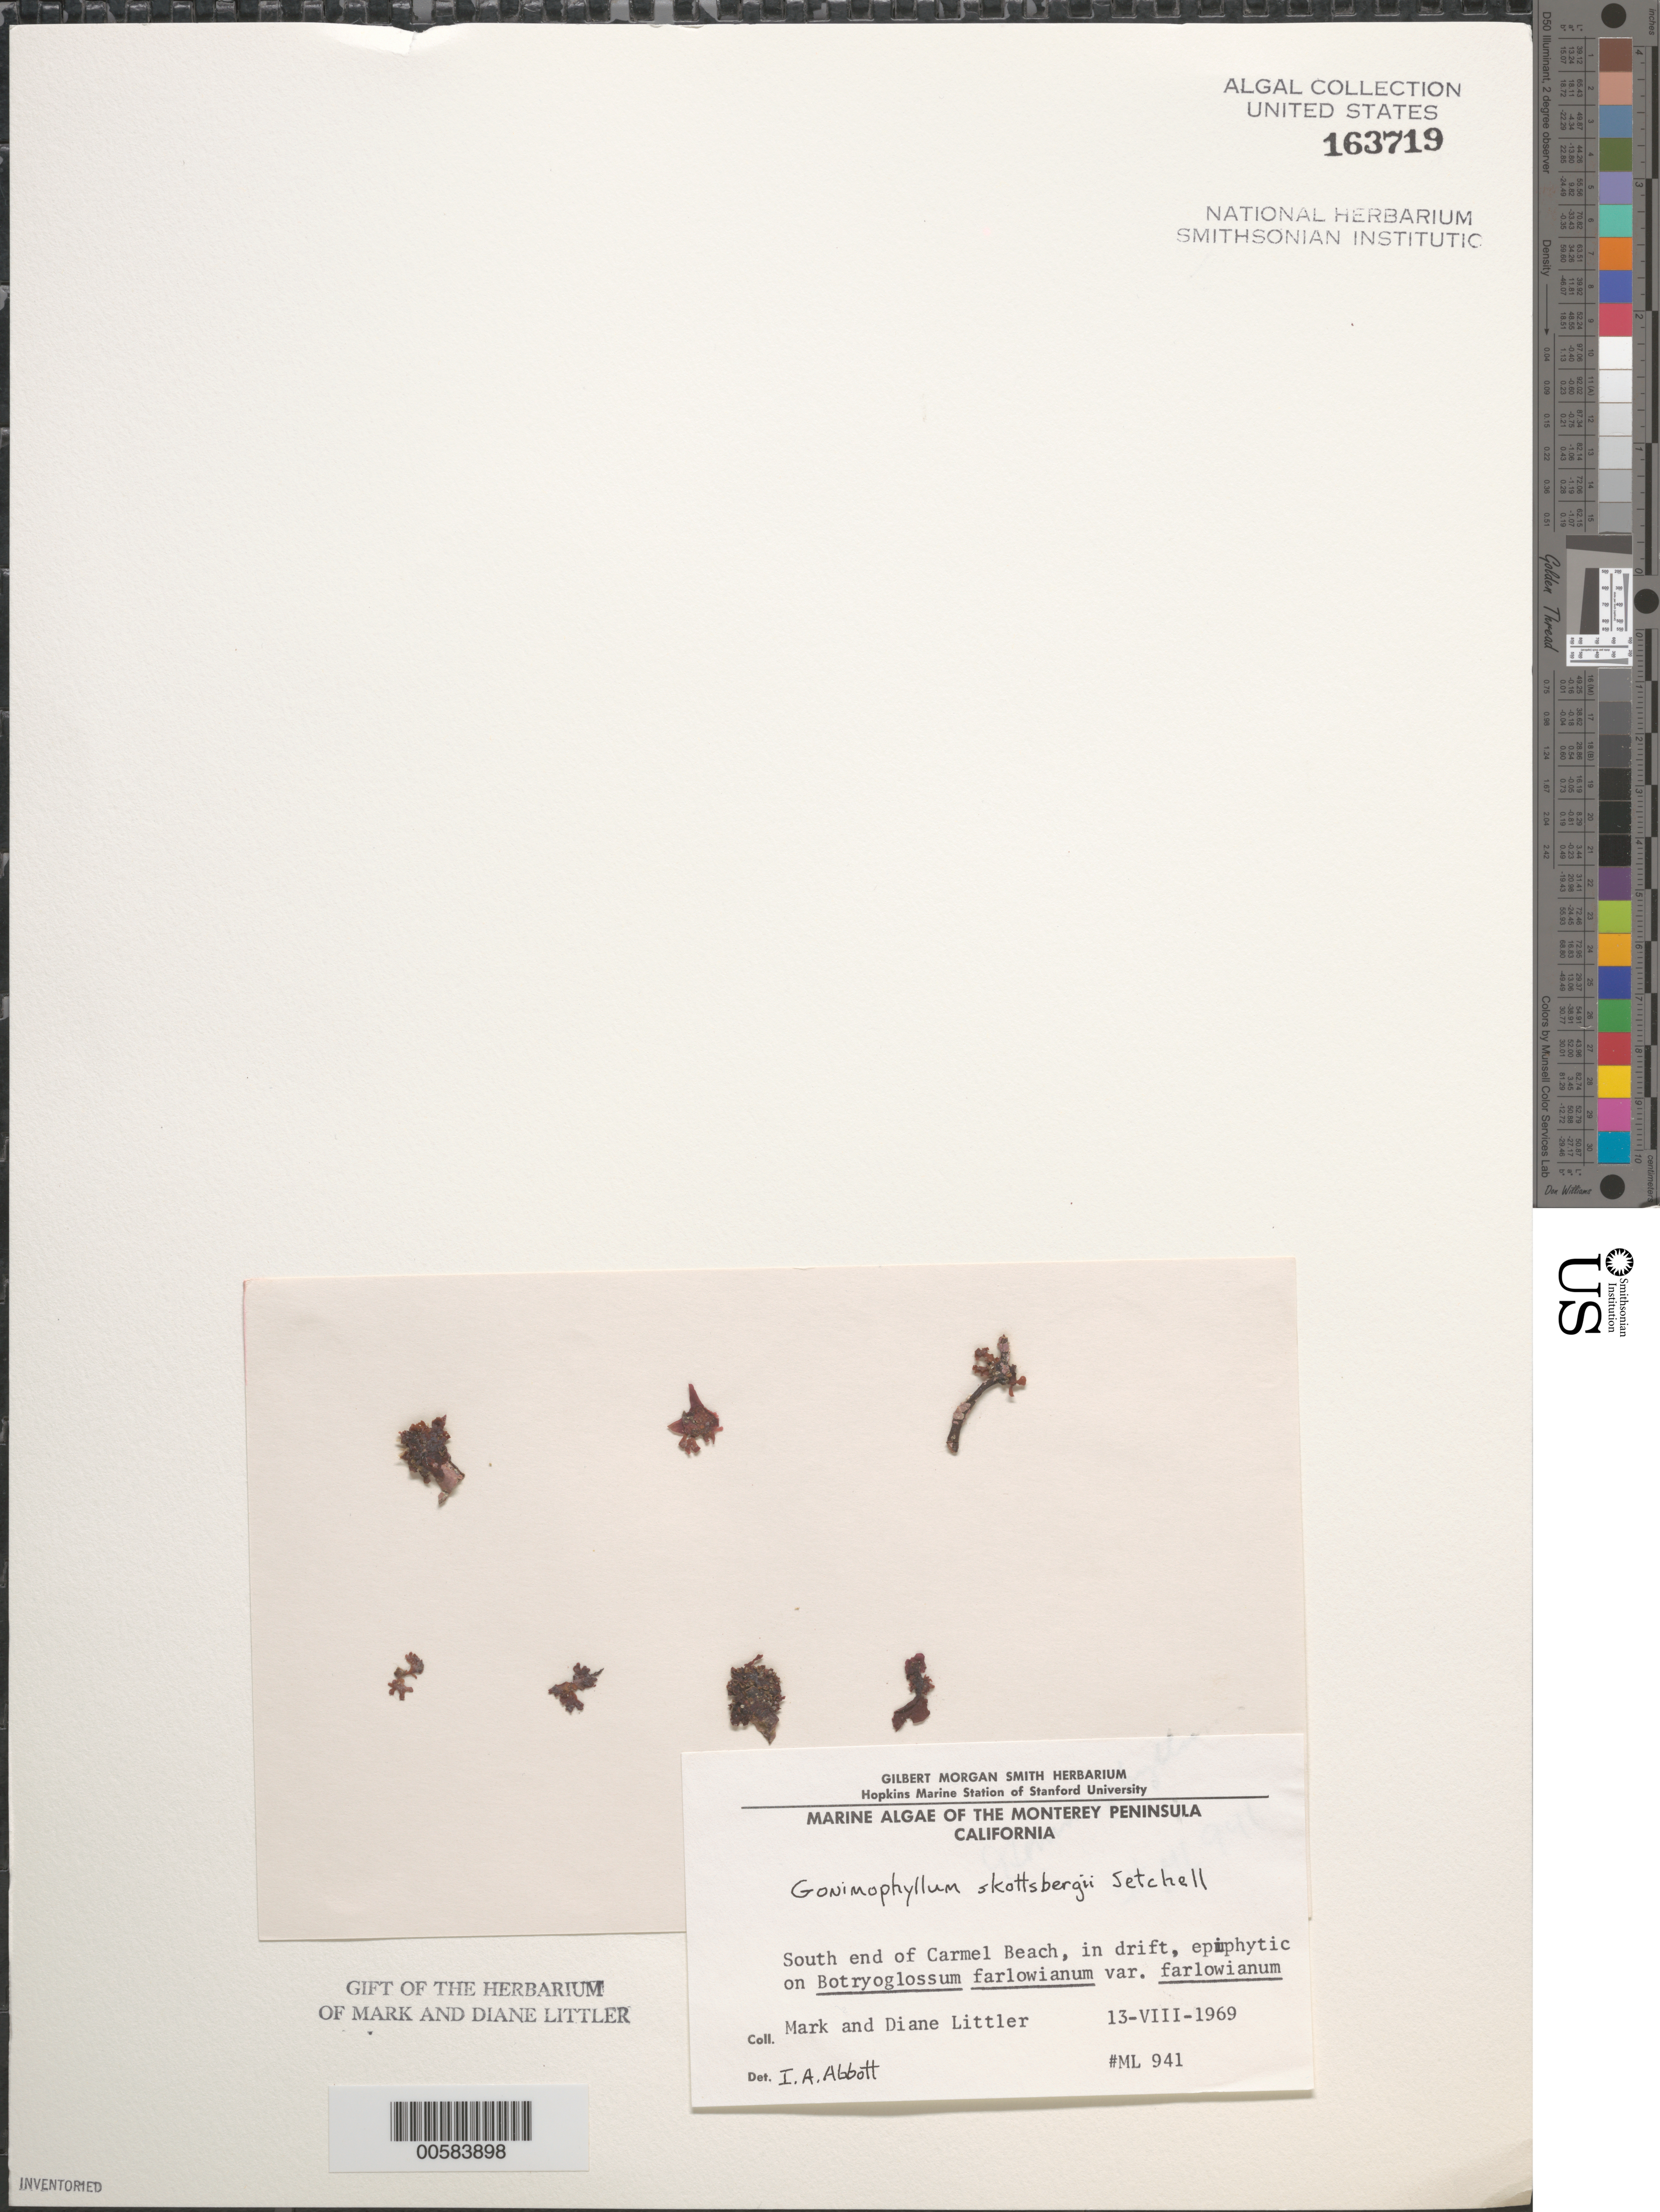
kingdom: Plantae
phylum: Rhodophyta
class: Florideophyceae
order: Ceramiales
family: Delesseriaceae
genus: Gonimophyllum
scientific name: Gonimophyllum skottsbergii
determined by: Abbott, Isabella A.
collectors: M. M. Littler & D. S. Littler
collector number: ML 941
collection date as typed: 13 Aug 1969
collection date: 1969-08-13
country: United States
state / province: California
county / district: Monterey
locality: Carmel Beach, south end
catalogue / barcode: US 163719